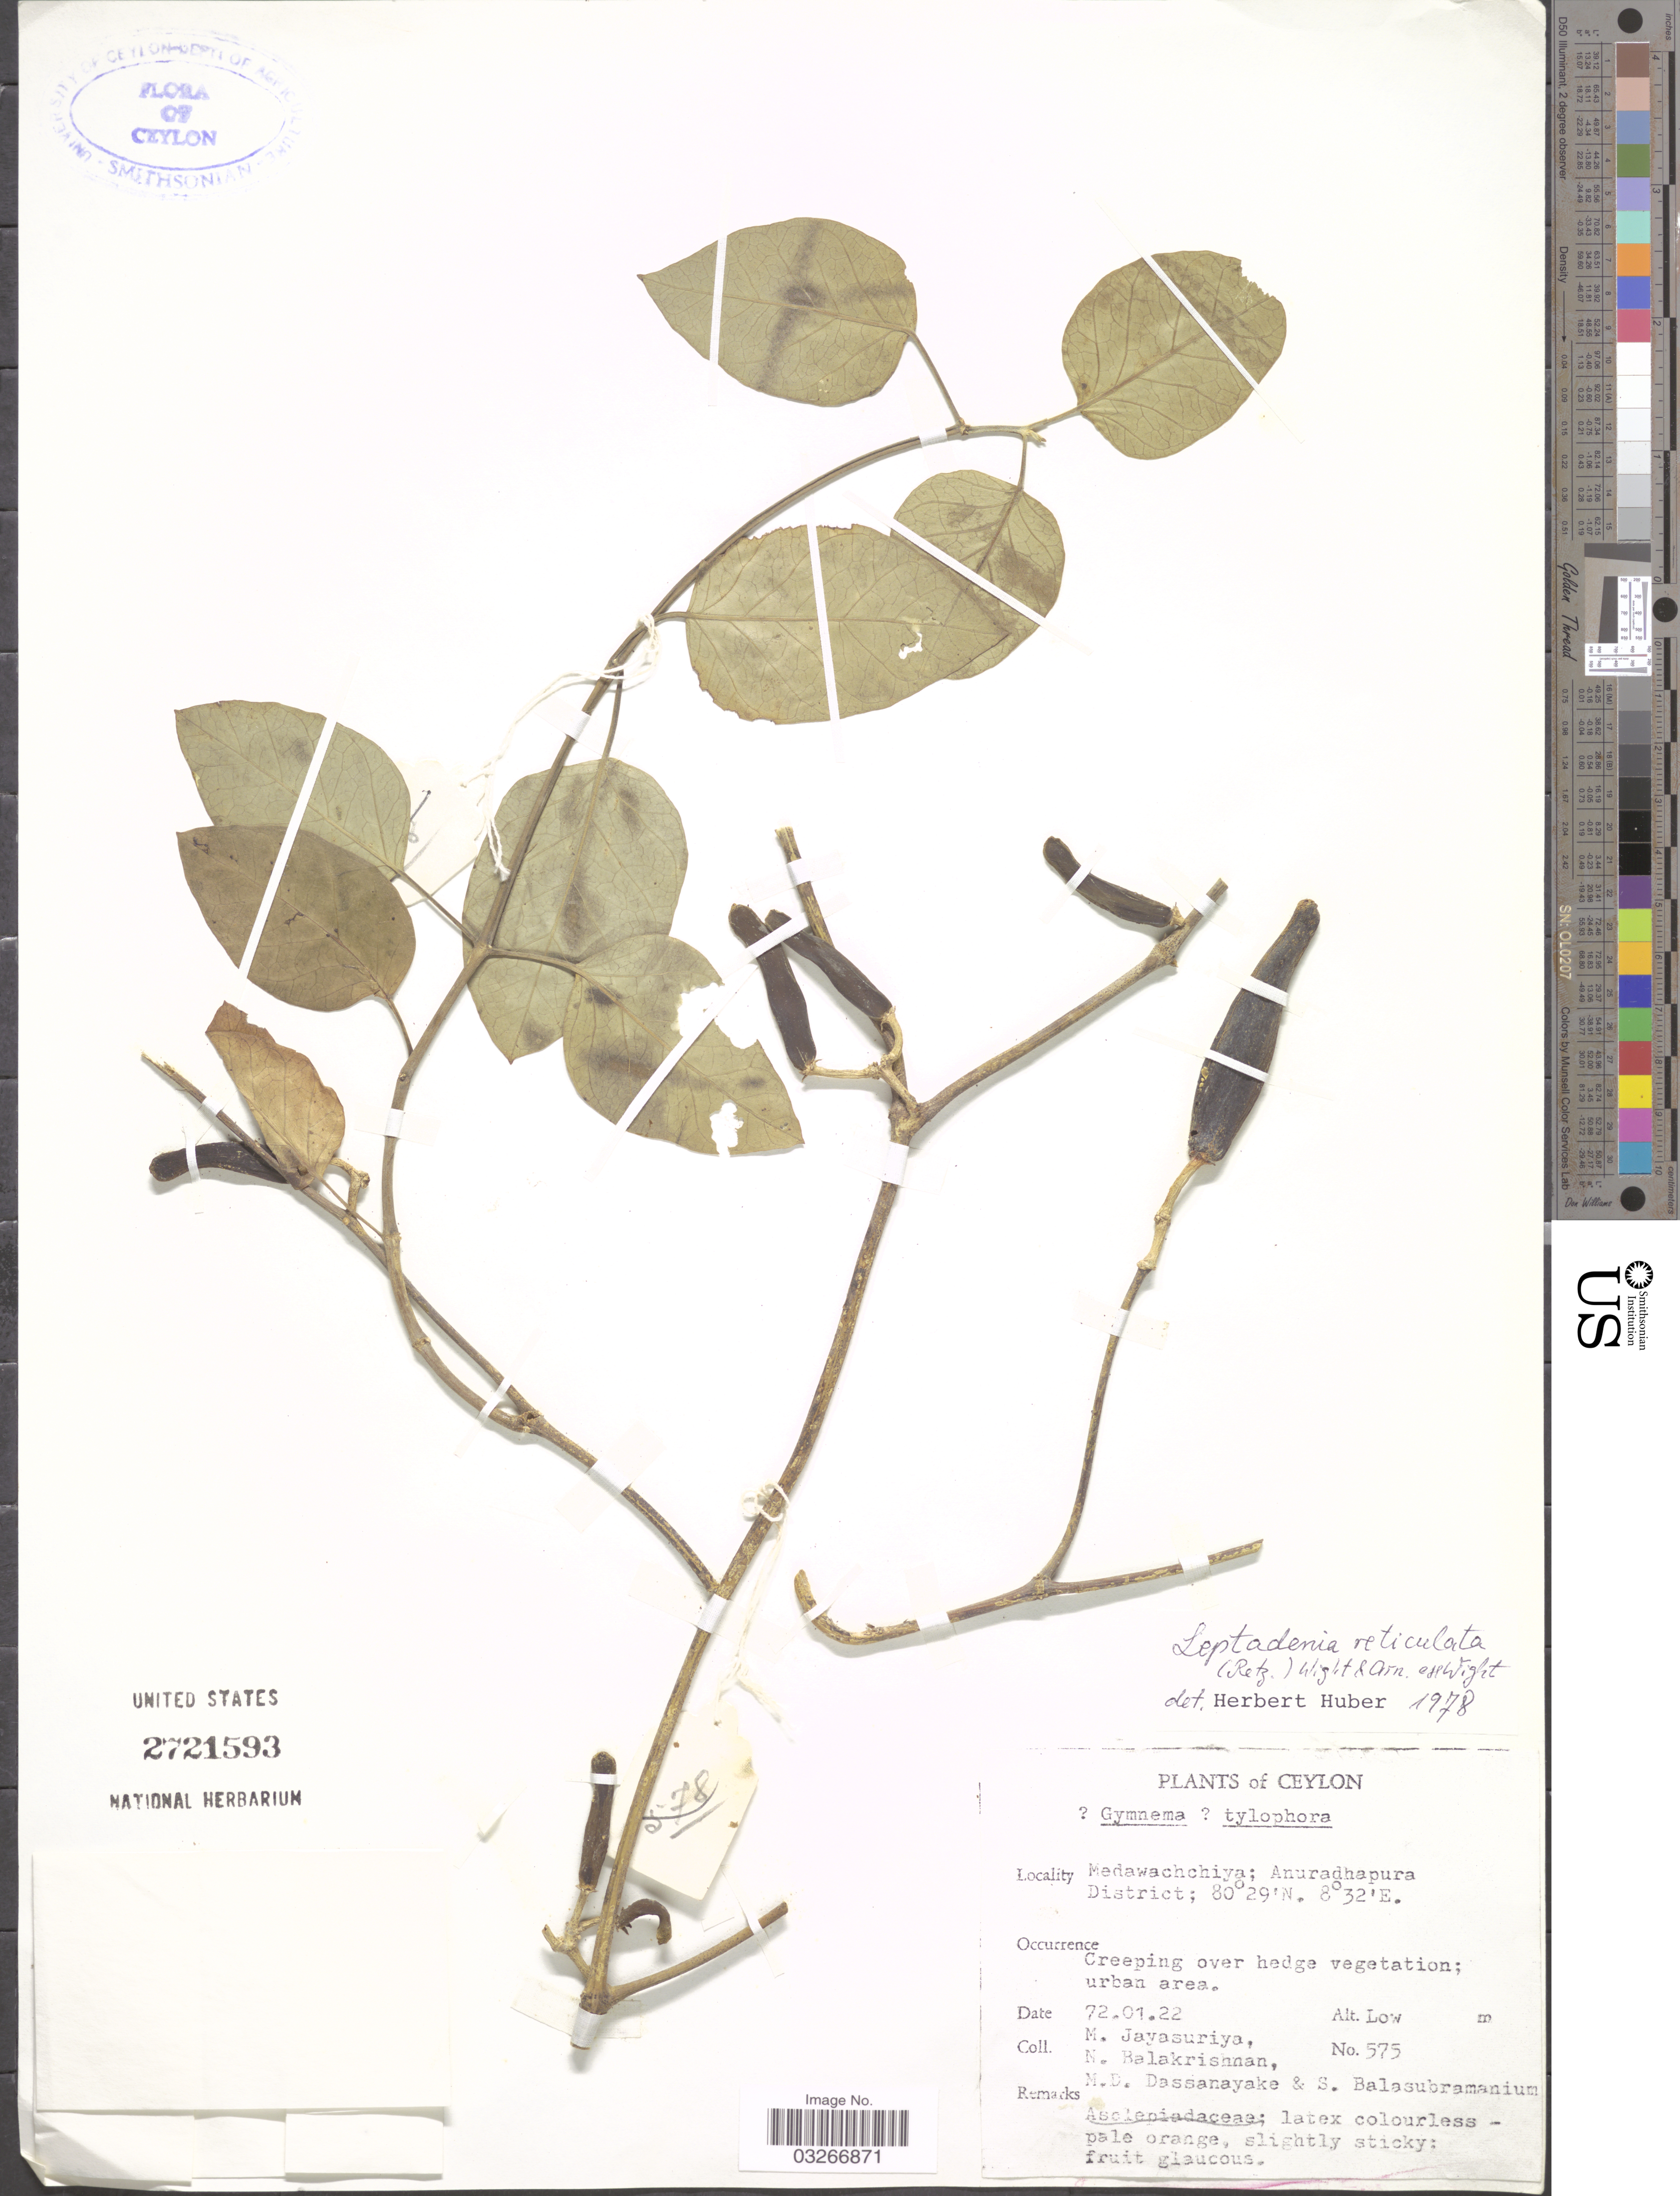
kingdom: Plantae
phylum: Tracheophyta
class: Magnoliopsida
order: Gentianales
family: Apocynaceae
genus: Leptadenia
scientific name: Leptadenia reticulata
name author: (Retz.) Wight & Arn.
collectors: M. Jayasuriya, N. Balakrishnan, M. D. Dassanayake & S. Balasubramanium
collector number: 575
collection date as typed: Transcribed d/m/y: 22/1/72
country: Sri Lanka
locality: Ceylon, Medawachchiya; Anuradhapura District.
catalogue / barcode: US 2721593